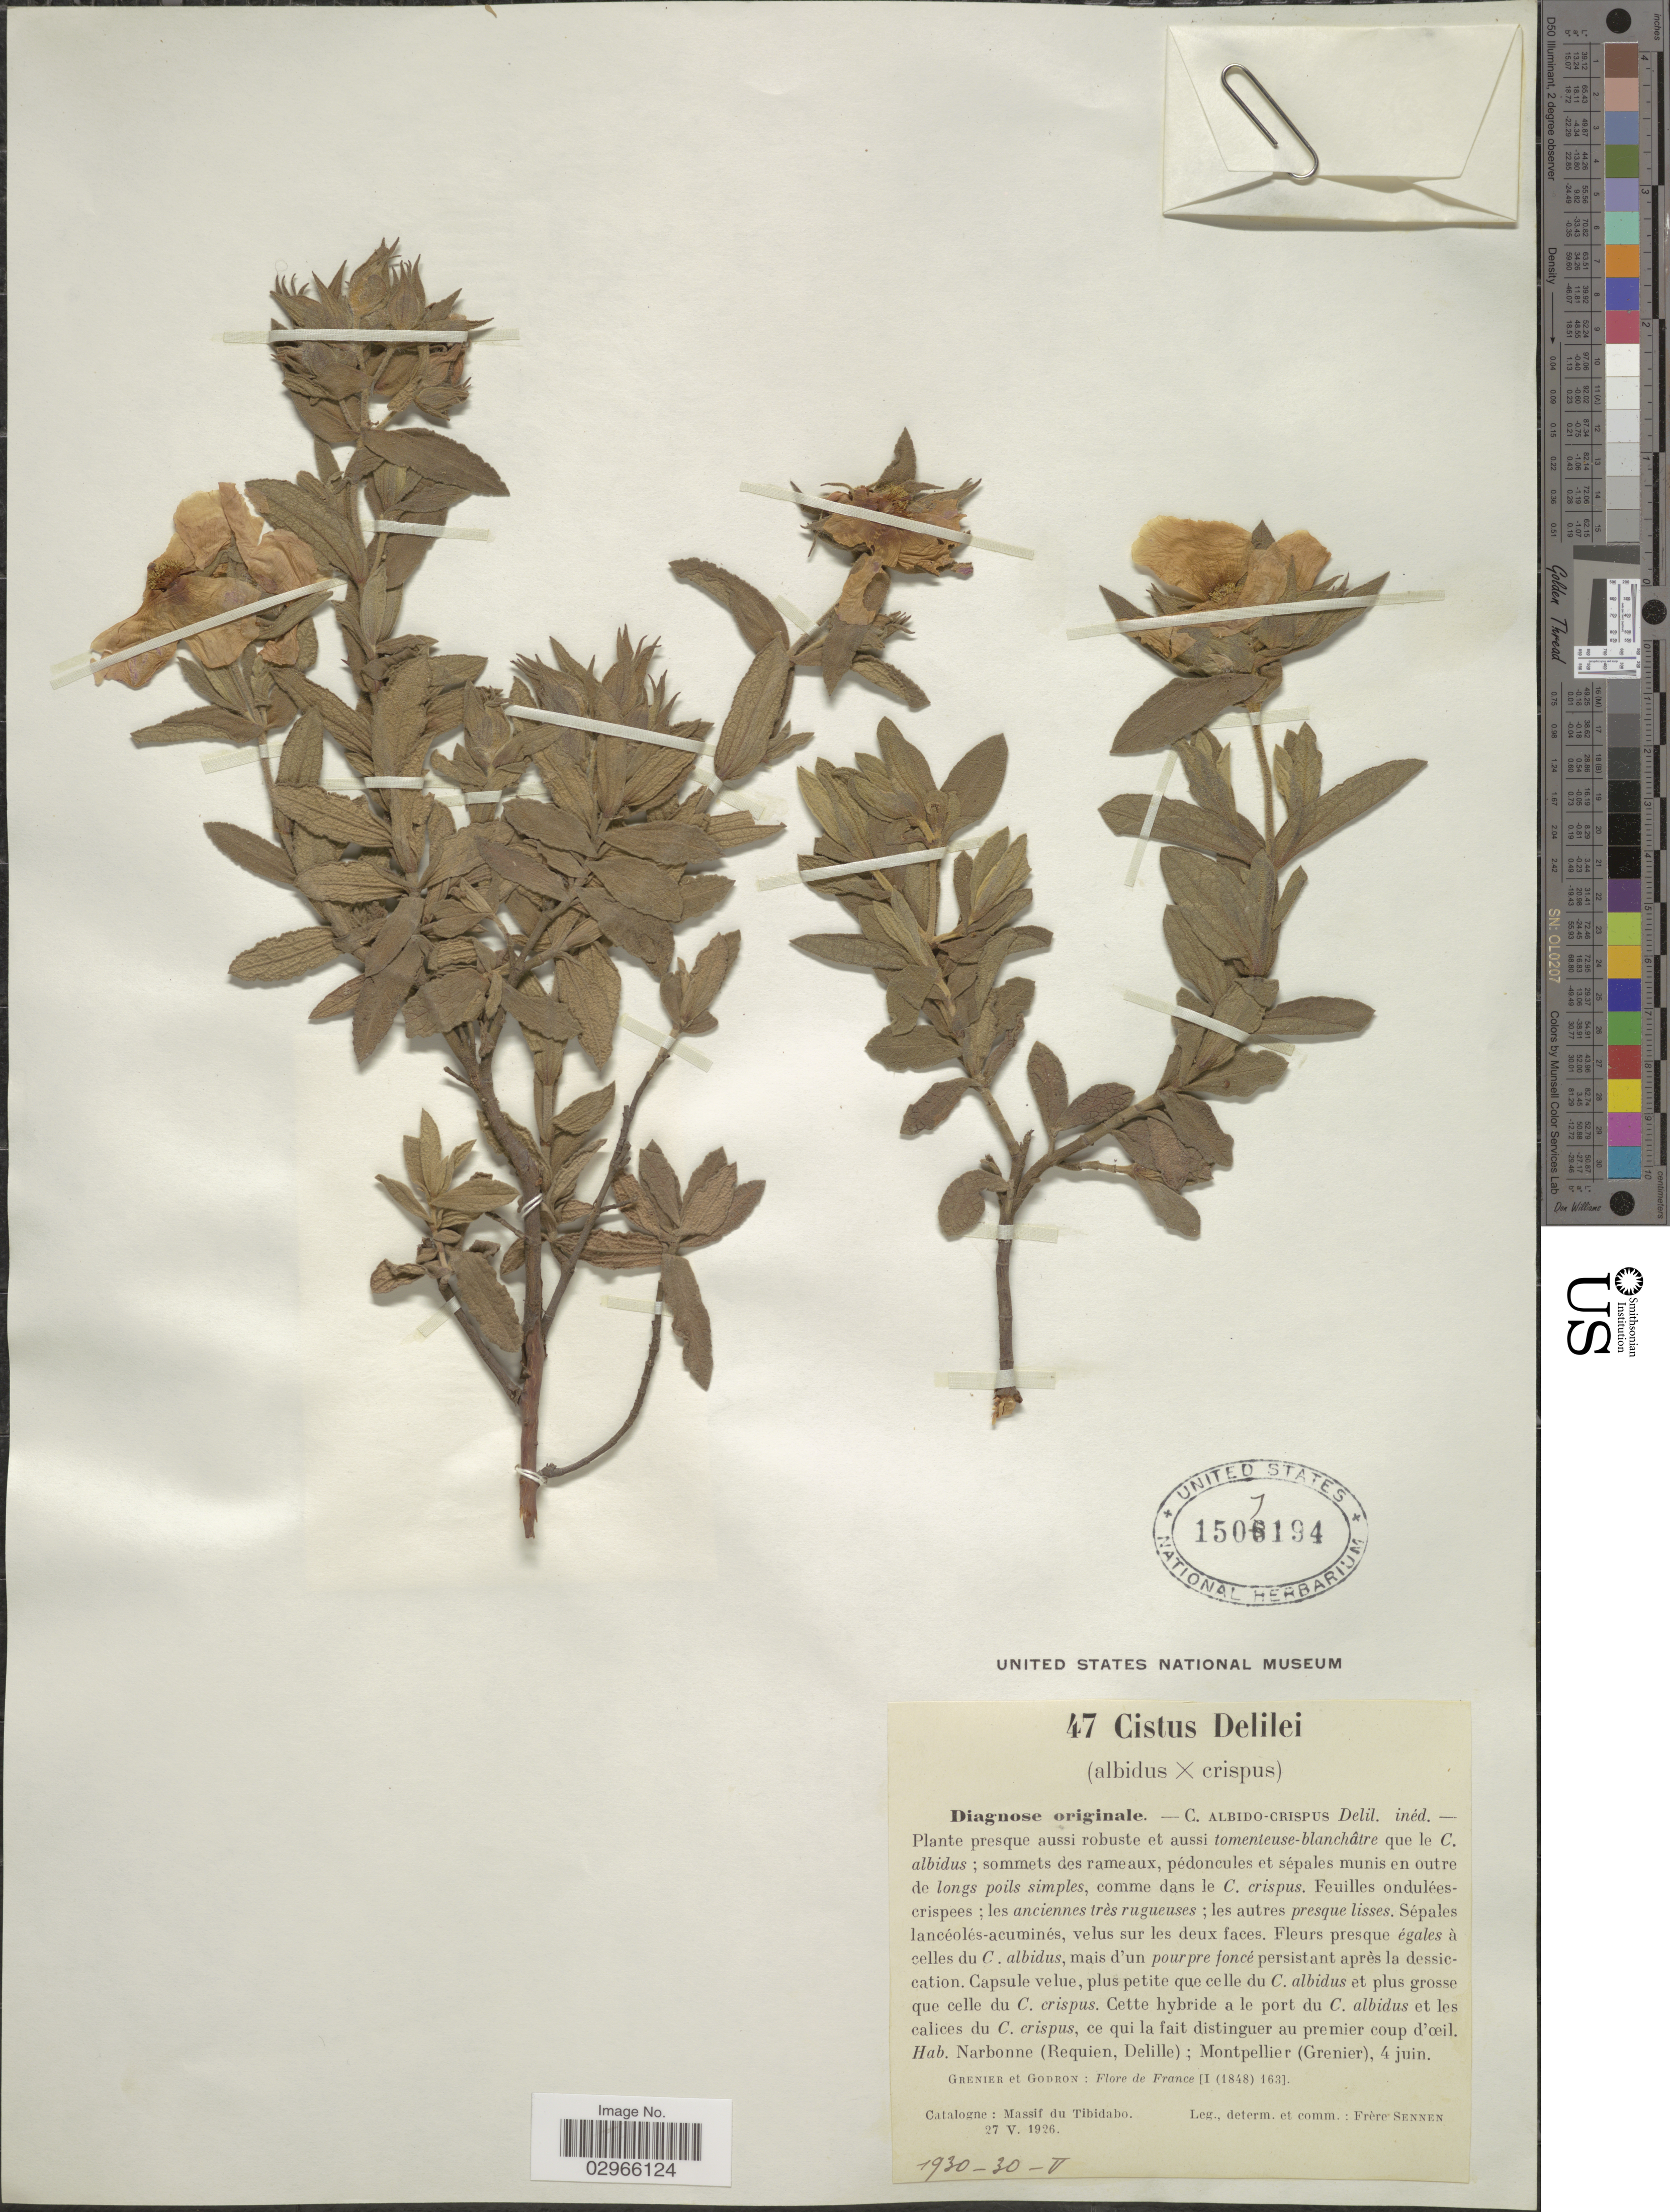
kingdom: Plantae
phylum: Tracheophyta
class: Magnoliopsida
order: Malvales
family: Cistaceae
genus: Cistus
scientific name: Cistus x delilei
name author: Burnat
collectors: E. Sennen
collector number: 47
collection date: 1926-05-27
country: Spain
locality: Catalogne: Massif du Tibidabo.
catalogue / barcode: US 1507194